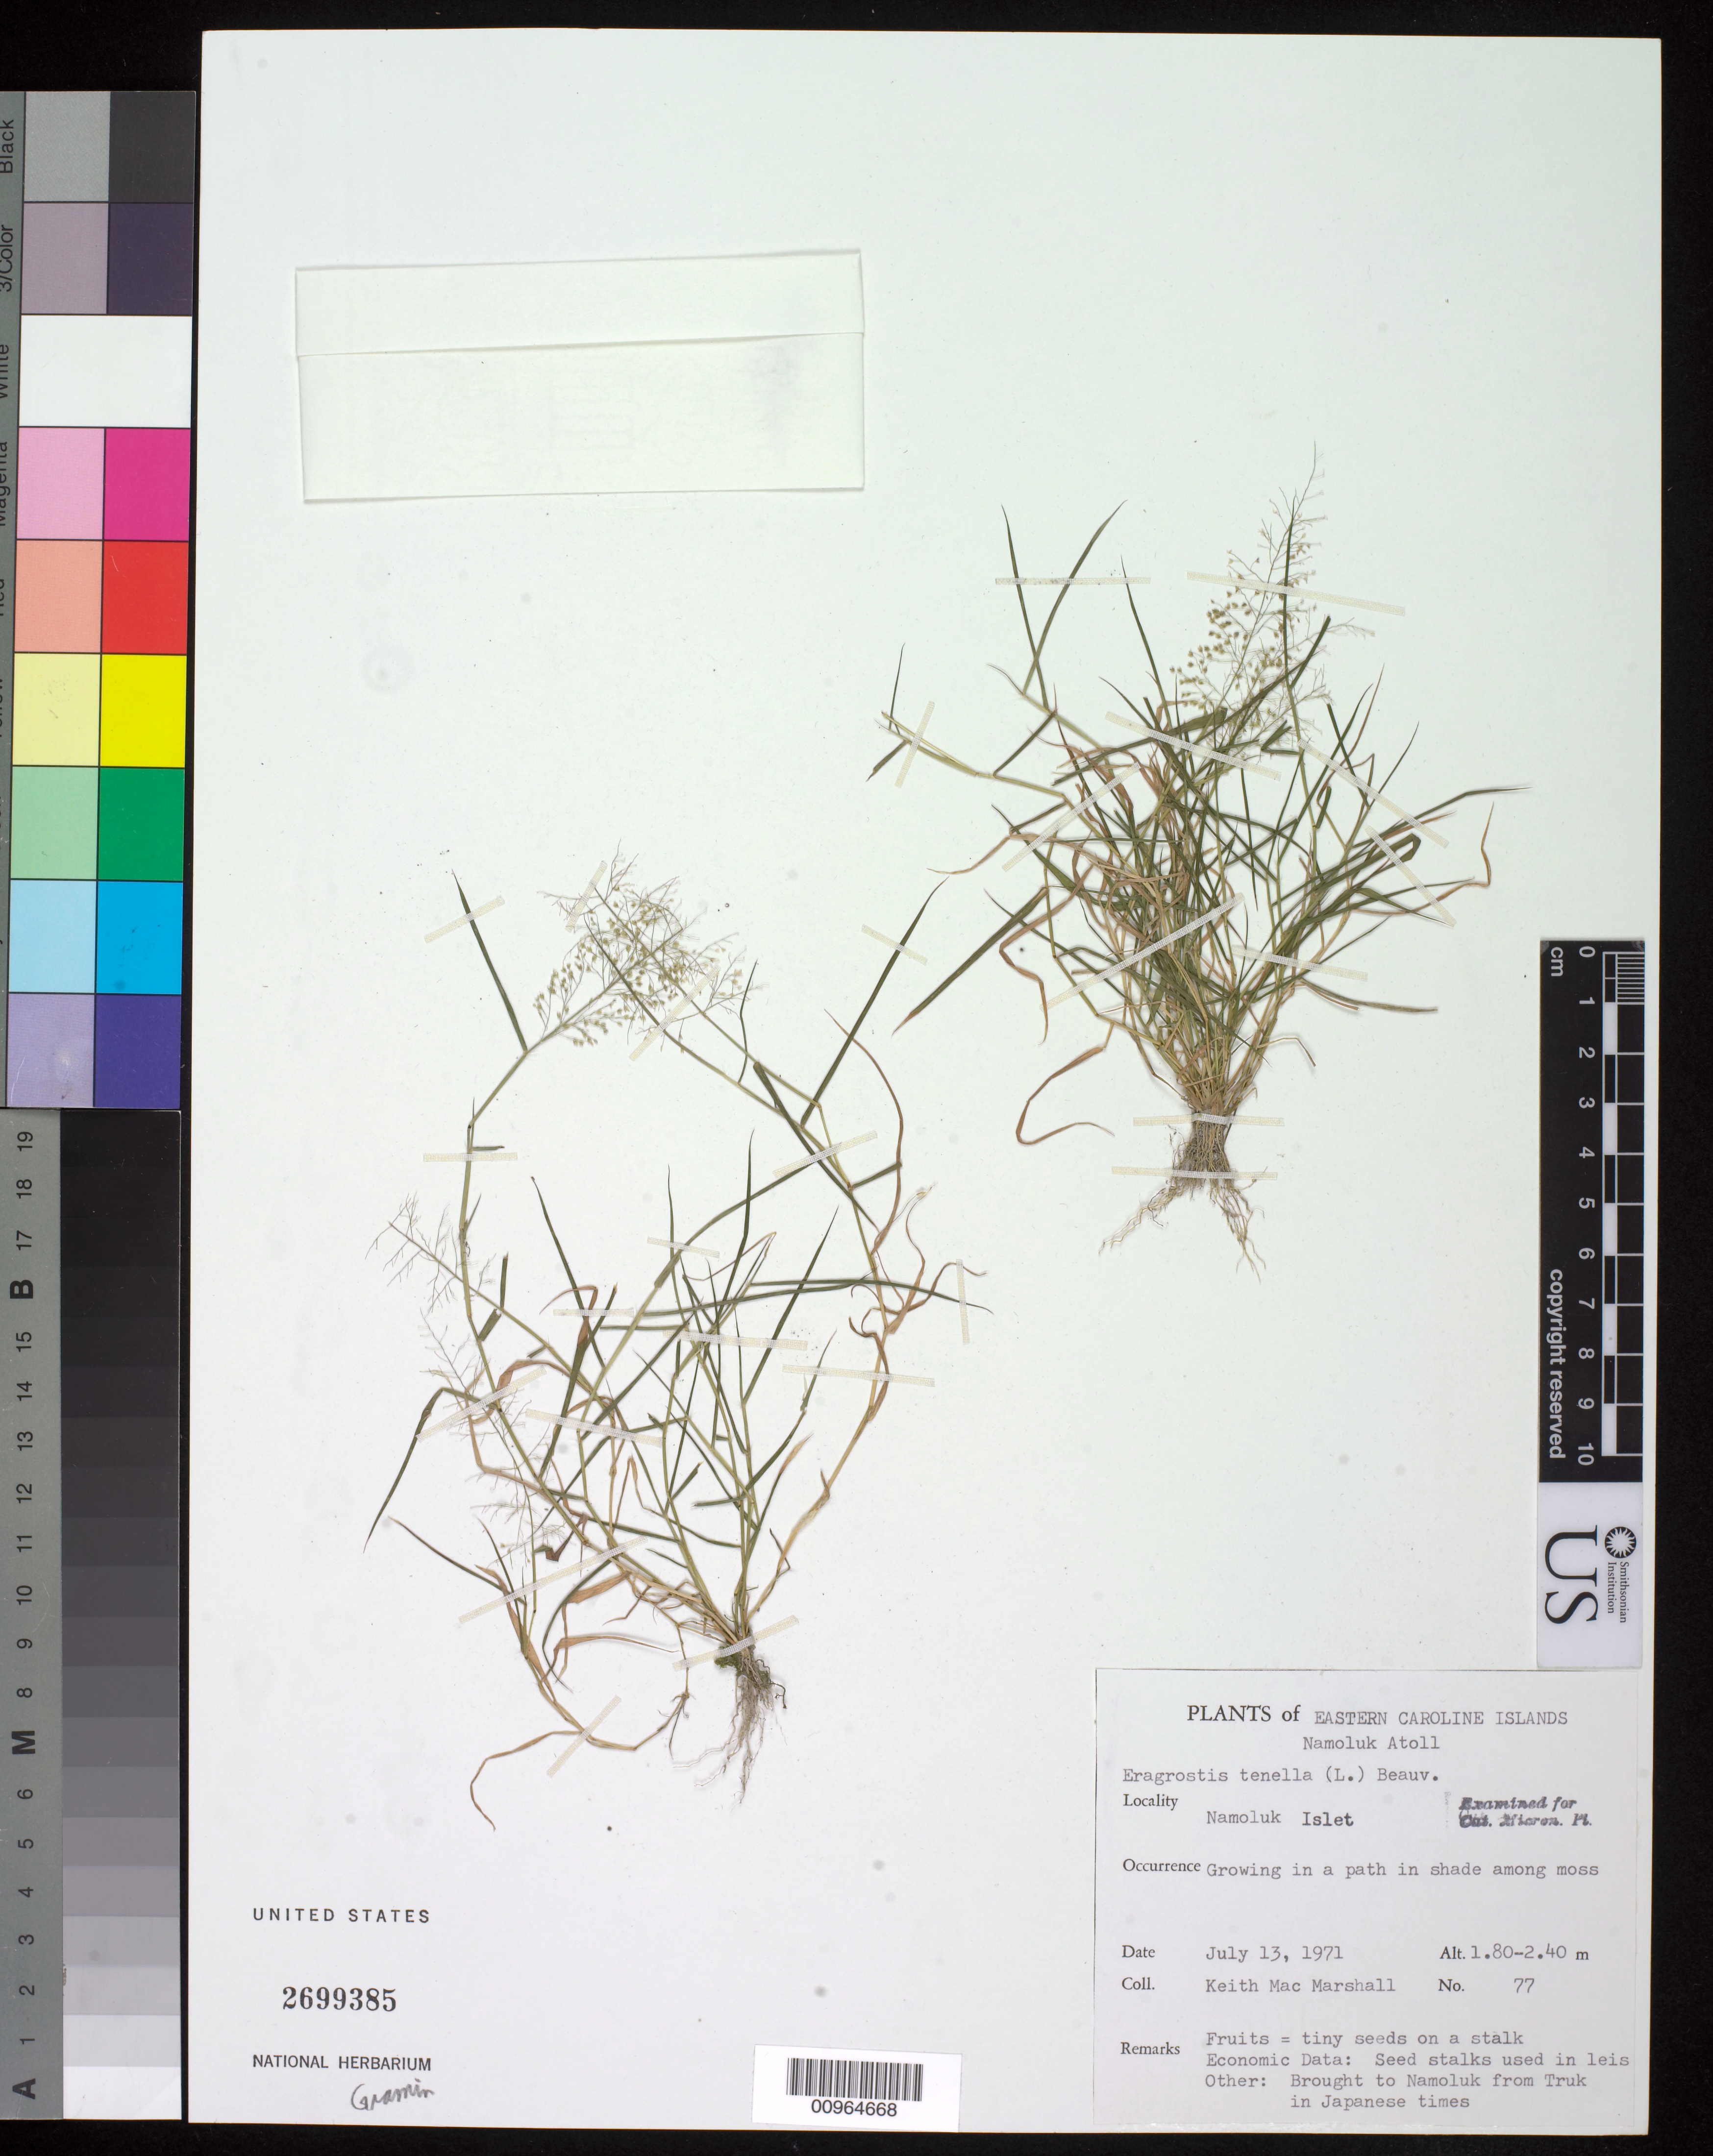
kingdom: Plantae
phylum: Tracheophyta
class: Liliopsida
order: Poales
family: Poaceae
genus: Eragrostis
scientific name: Eragrostis tenella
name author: (L.) P. Beauv. ex Roem. & Schult.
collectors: K. M. Marshall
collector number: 77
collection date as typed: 13 Jul 1971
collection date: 1971-07-13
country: Micronesia, Federated States of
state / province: Truk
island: Namokuk [Namoluk] Atoll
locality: Namoluk Islet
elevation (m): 1.8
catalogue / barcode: US 2699385